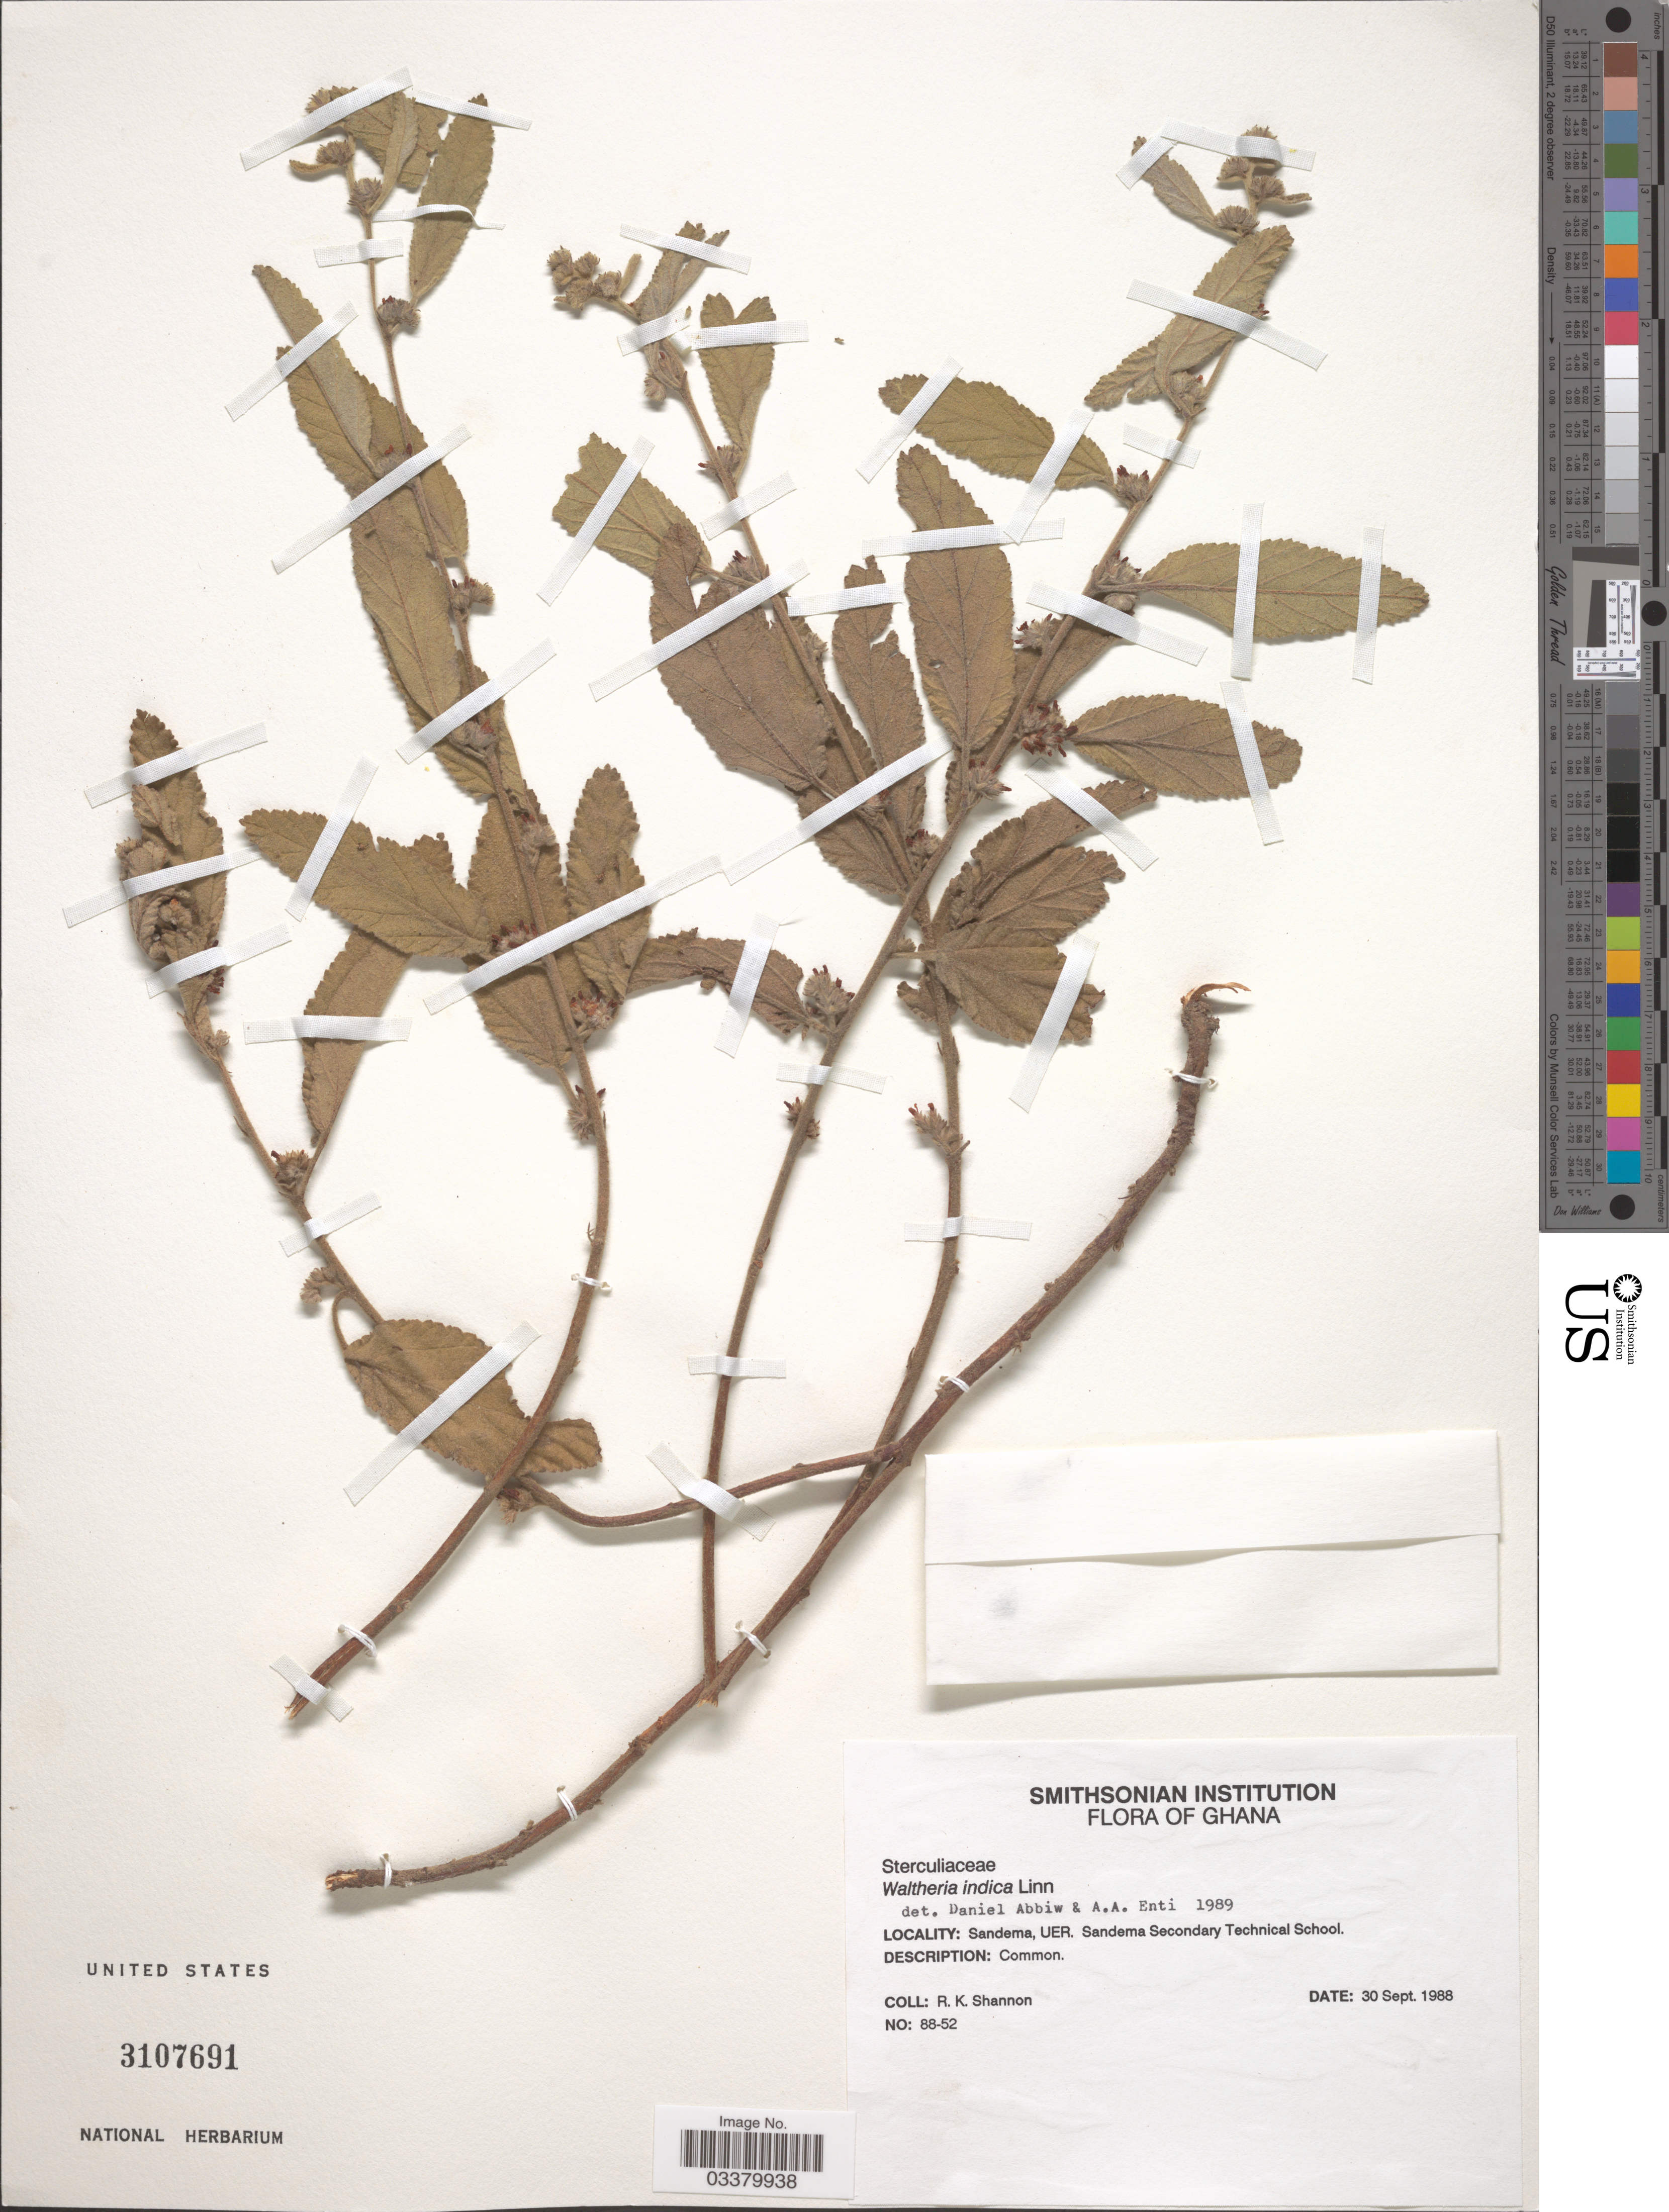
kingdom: Plantae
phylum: Tracheophyta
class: Magnoliopsida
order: Malvales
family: Malvaceae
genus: Waltheria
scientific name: Waltheria indica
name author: L.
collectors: R. Shannon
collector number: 88-52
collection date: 1988-09-30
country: Ghana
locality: Sandema, UER. Sandema Secondary Technical School.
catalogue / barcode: US 3107691